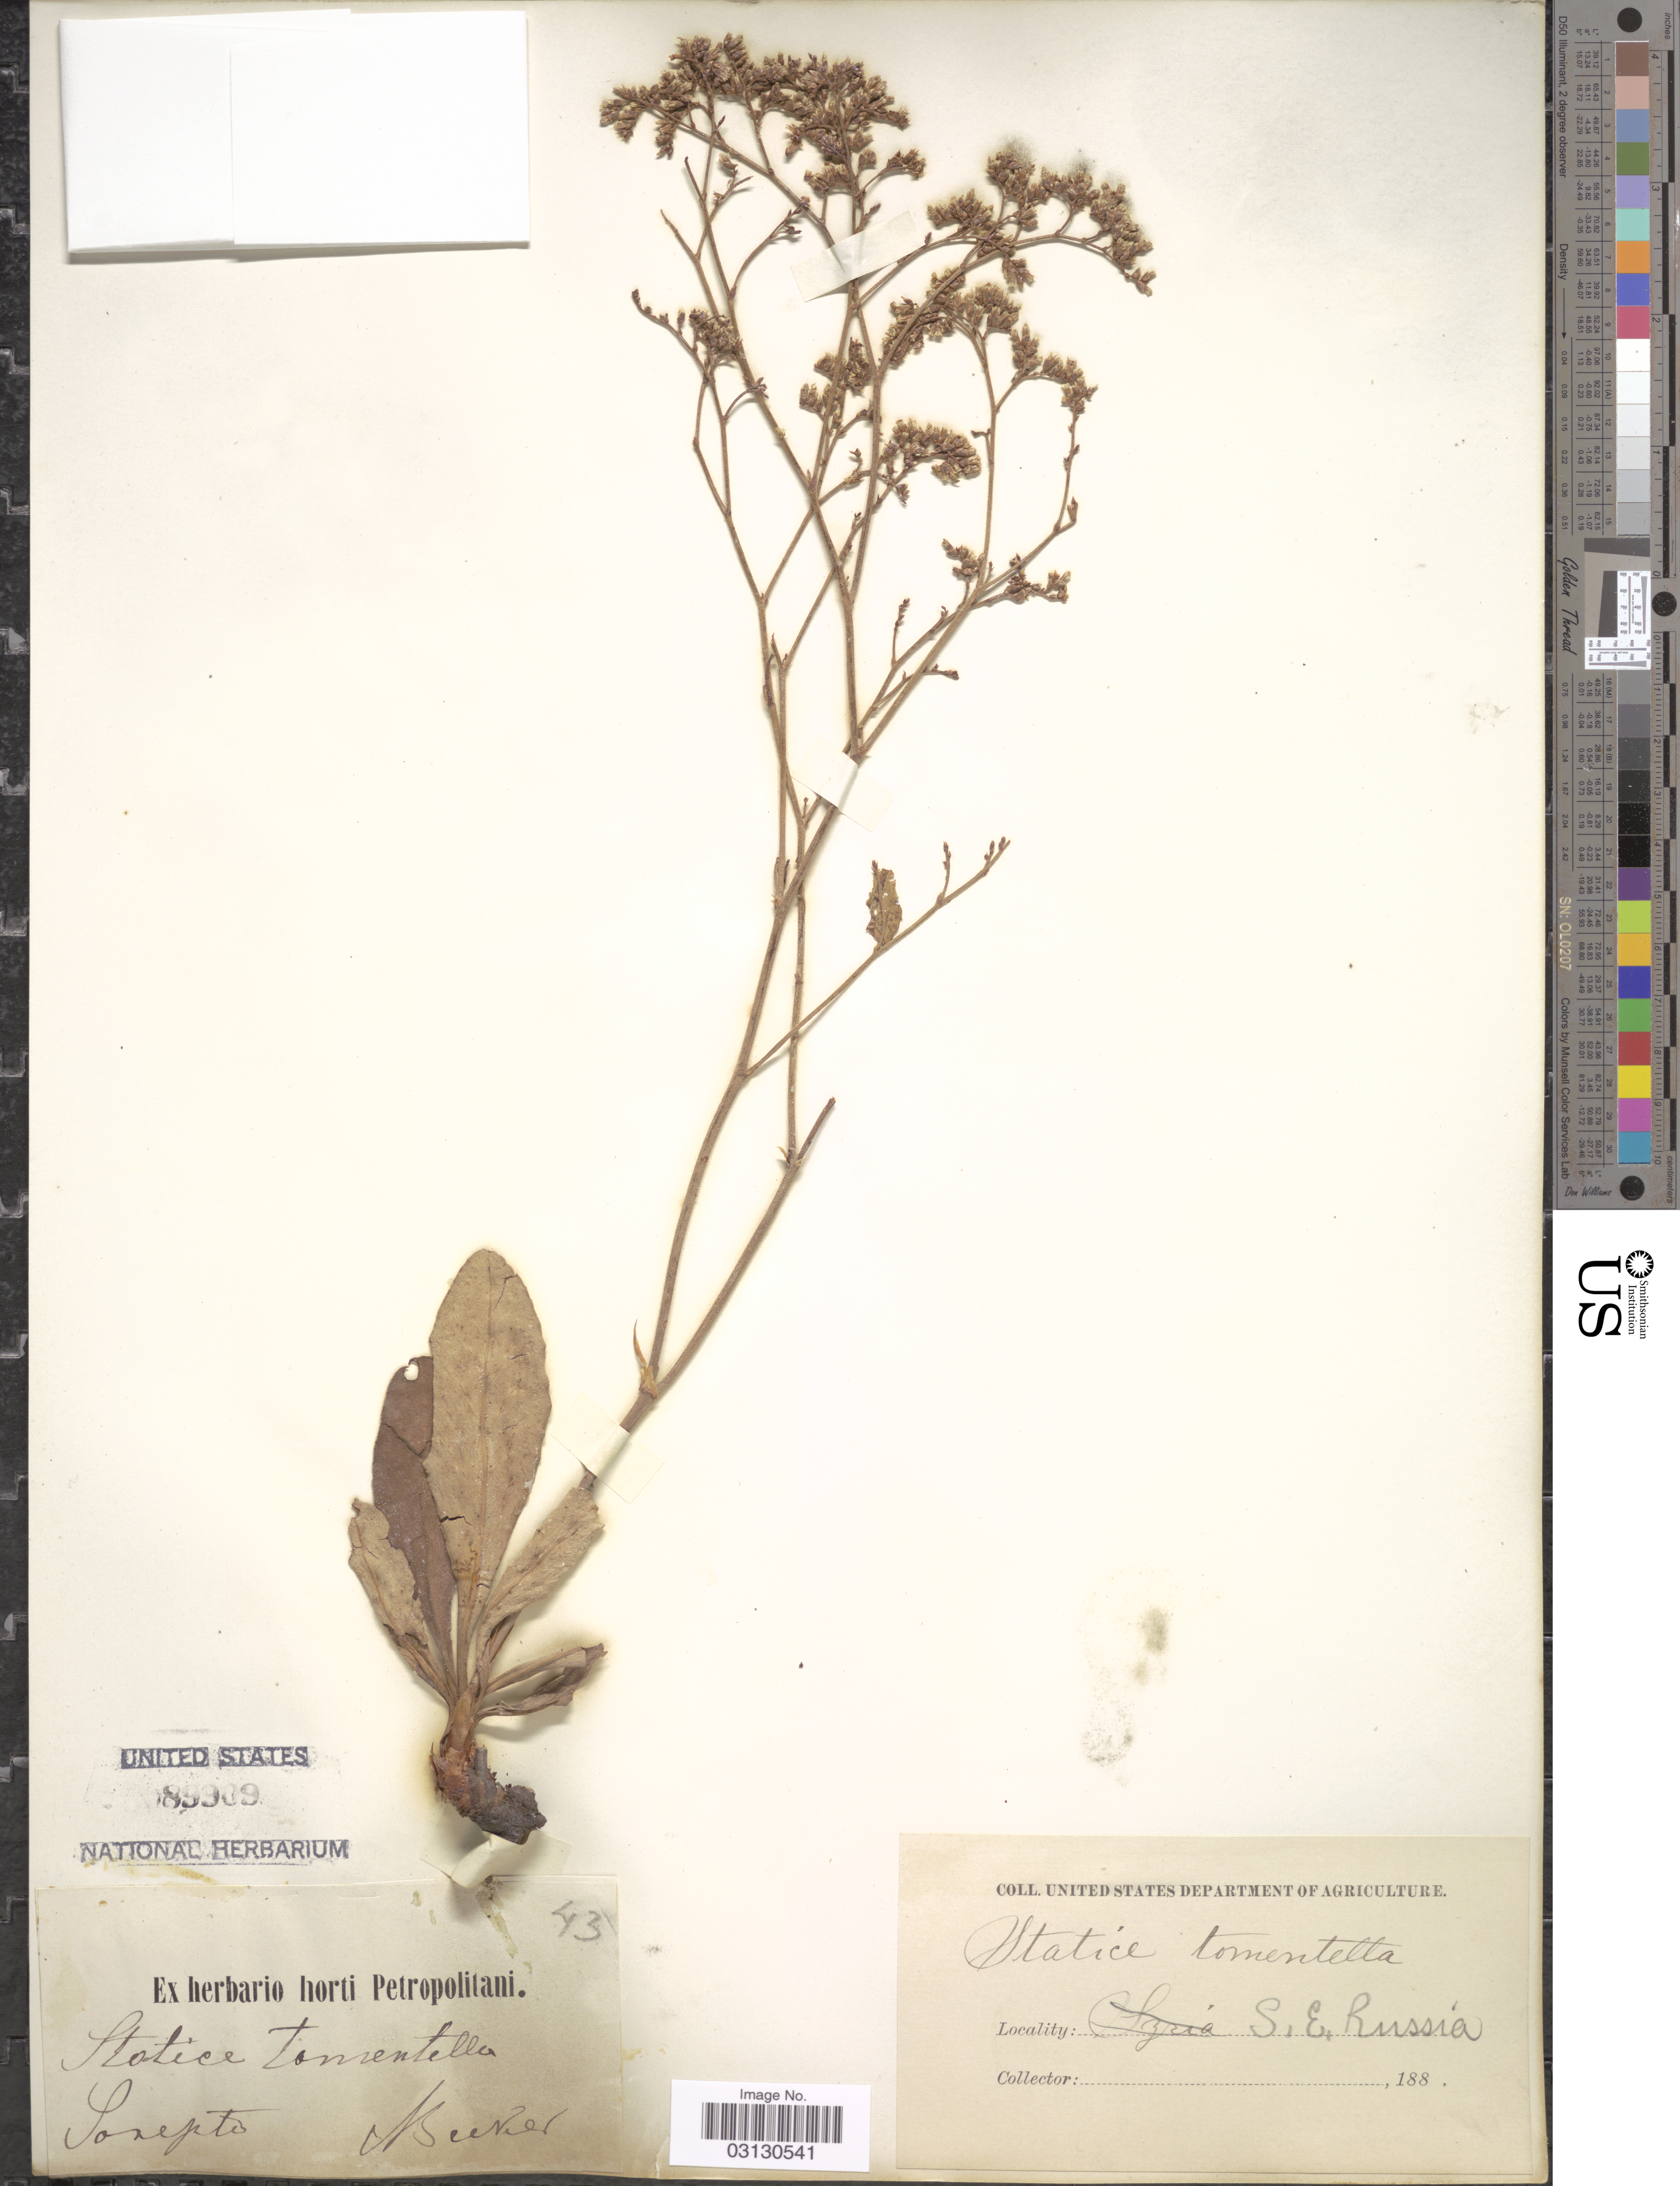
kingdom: Plantae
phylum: Tracheophyta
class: Magnoliopsida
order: Caryophyllales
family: Plumbaginaceae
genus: Limonium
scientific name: Limonium tomentellum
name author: (Boiss.) Kuntze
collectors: -. Becker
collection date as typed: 188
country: Russian Federation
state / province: Volgograd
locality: Sarepta. S.E. Russia.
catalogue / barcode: US 89909